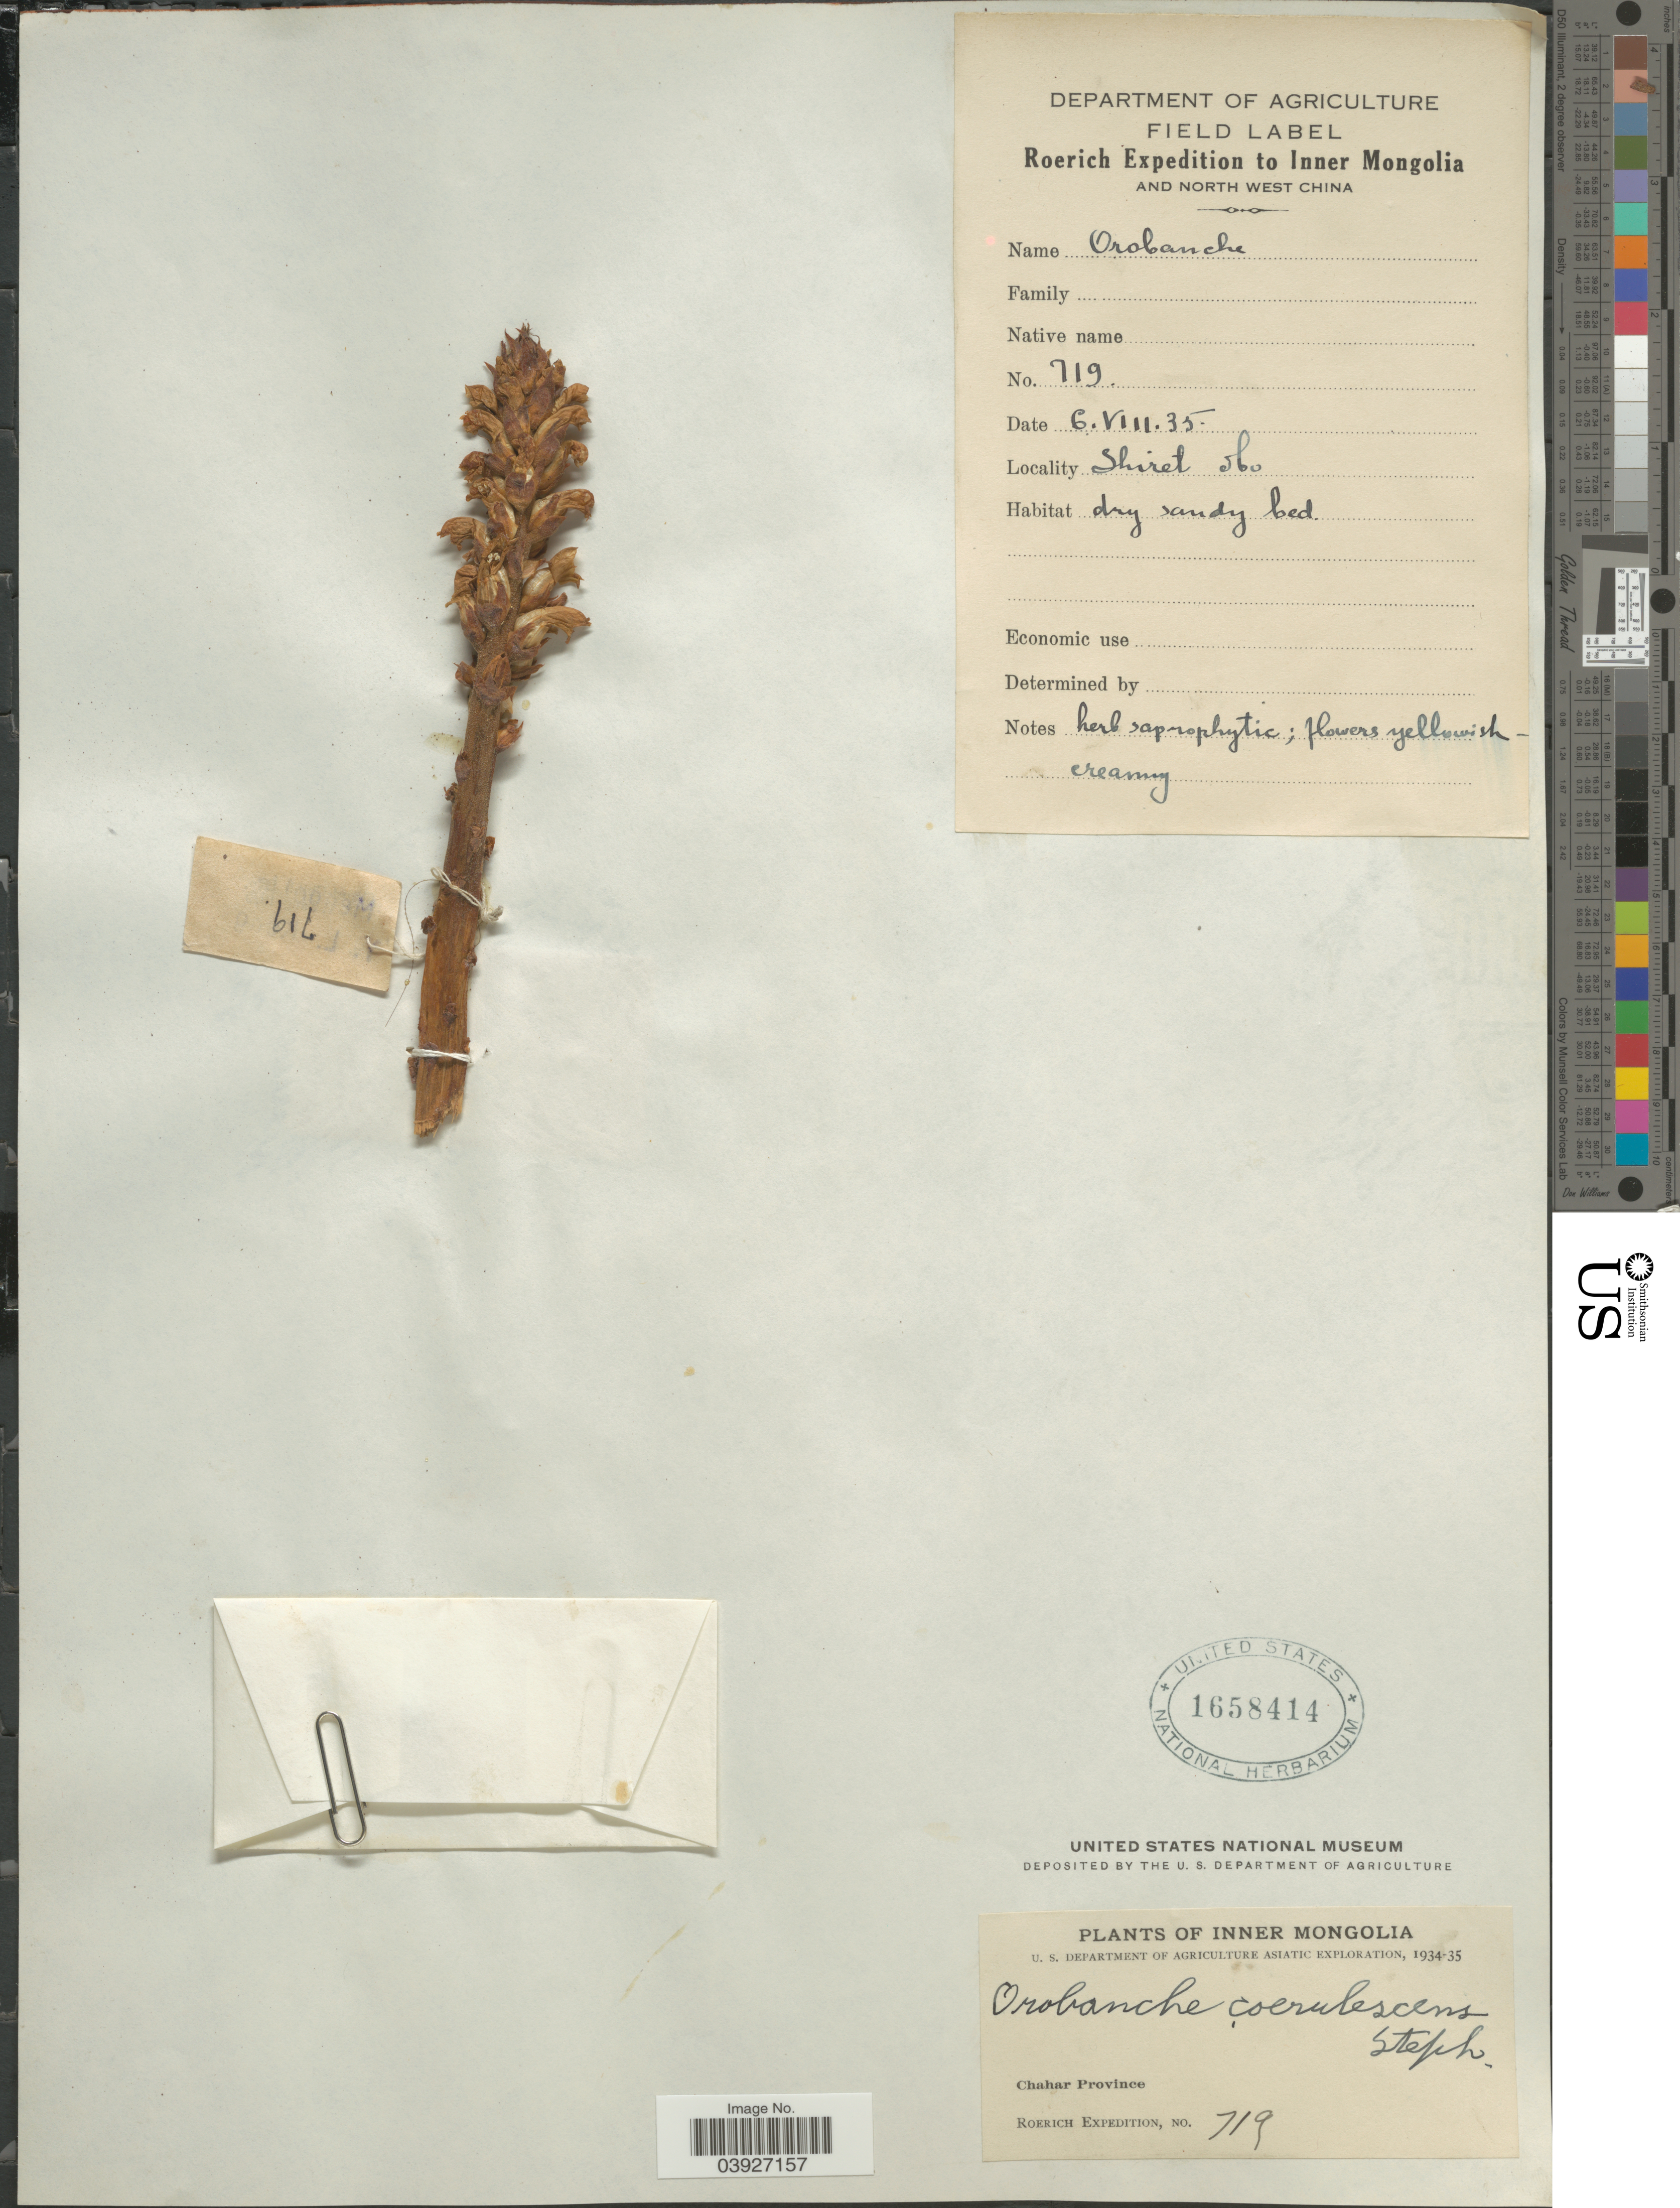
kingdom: Plantae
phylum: Tracheophyta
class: Magnoliopsida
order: Lamiales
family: Orobanchaceae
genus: Orobanche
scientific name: Orobanche coerulescens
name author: Steph.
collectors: Roerich Expedition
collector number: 719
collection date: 1935-08-06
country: China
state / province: Nei Monggol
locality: Inner Mongolia. North West China. Chahar Province. Shiret Obo.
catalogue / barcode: US 1658414